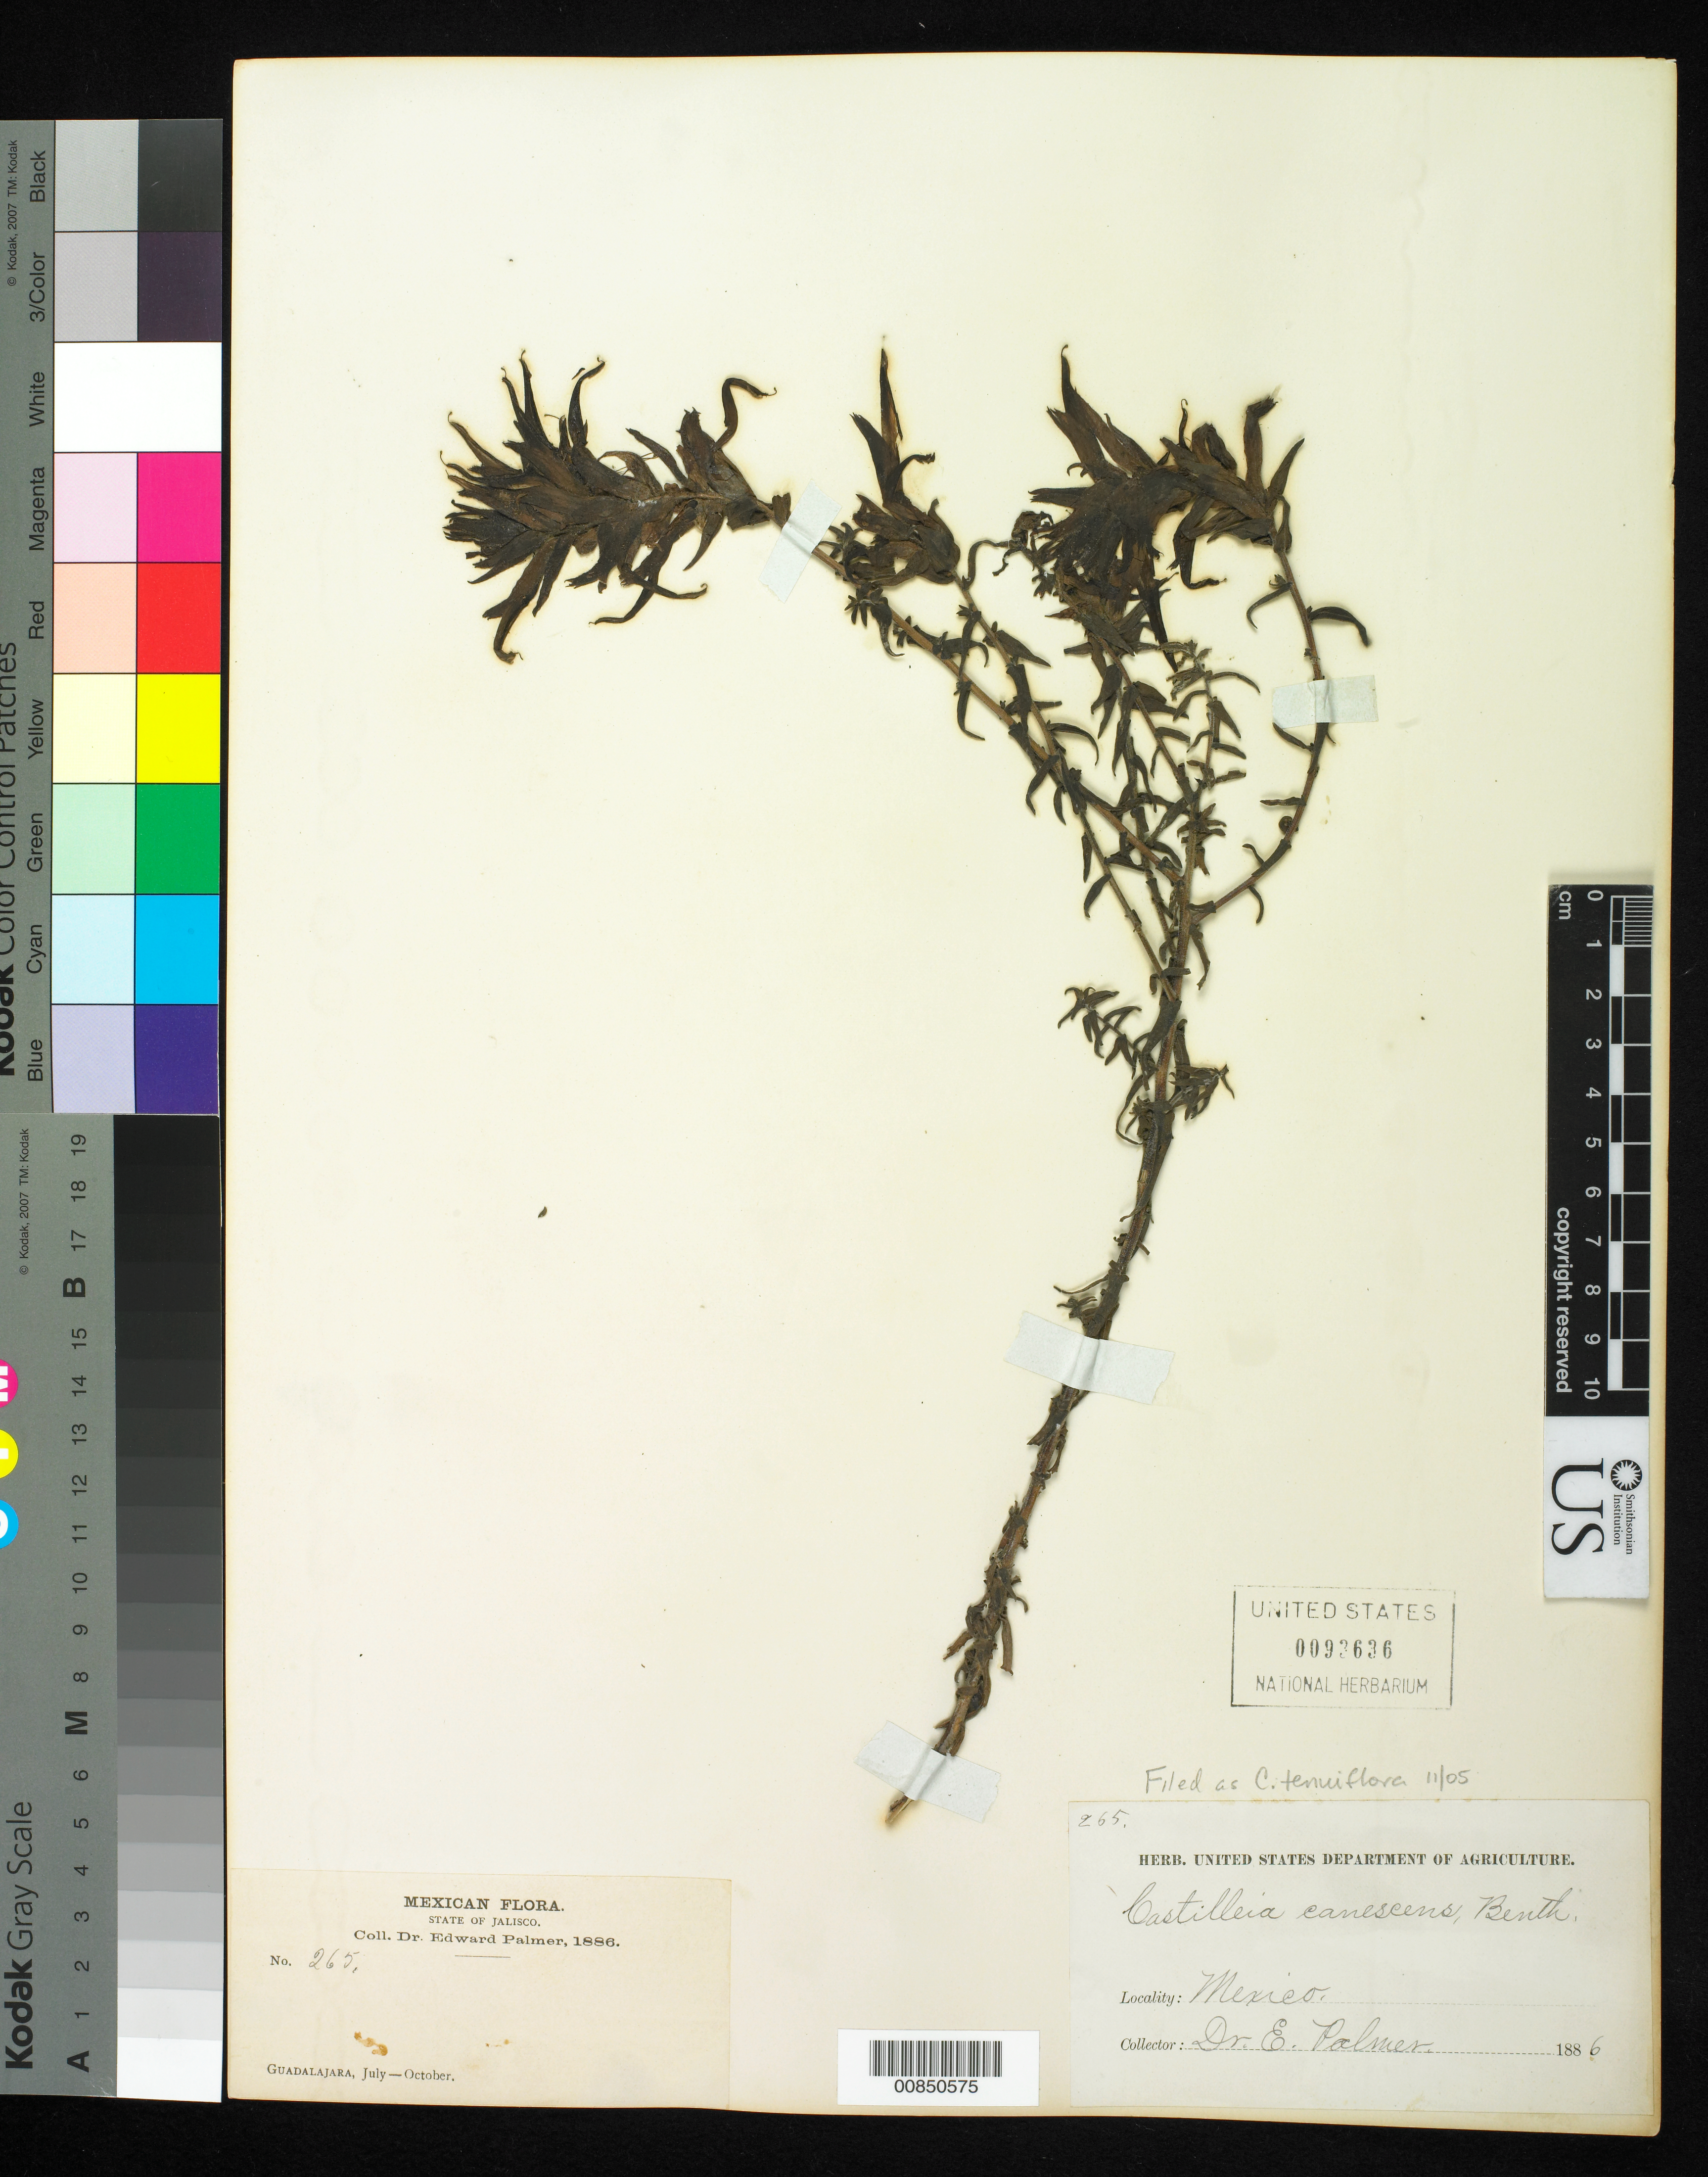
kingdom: Plantae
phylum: Tracheophyta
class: Magnoliopsida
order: Lamiales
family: Orobanchaceae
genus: Castilleja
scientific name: Castilleja tenuiflora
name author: Benth.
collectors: E. Palmer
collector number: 265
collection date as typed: Jul 1886 to -- Oct 1886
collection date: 1886-07/1886-10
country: Mexico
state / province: Jalisco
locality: Guadalajara, Jalisco.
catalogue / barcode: US 93636